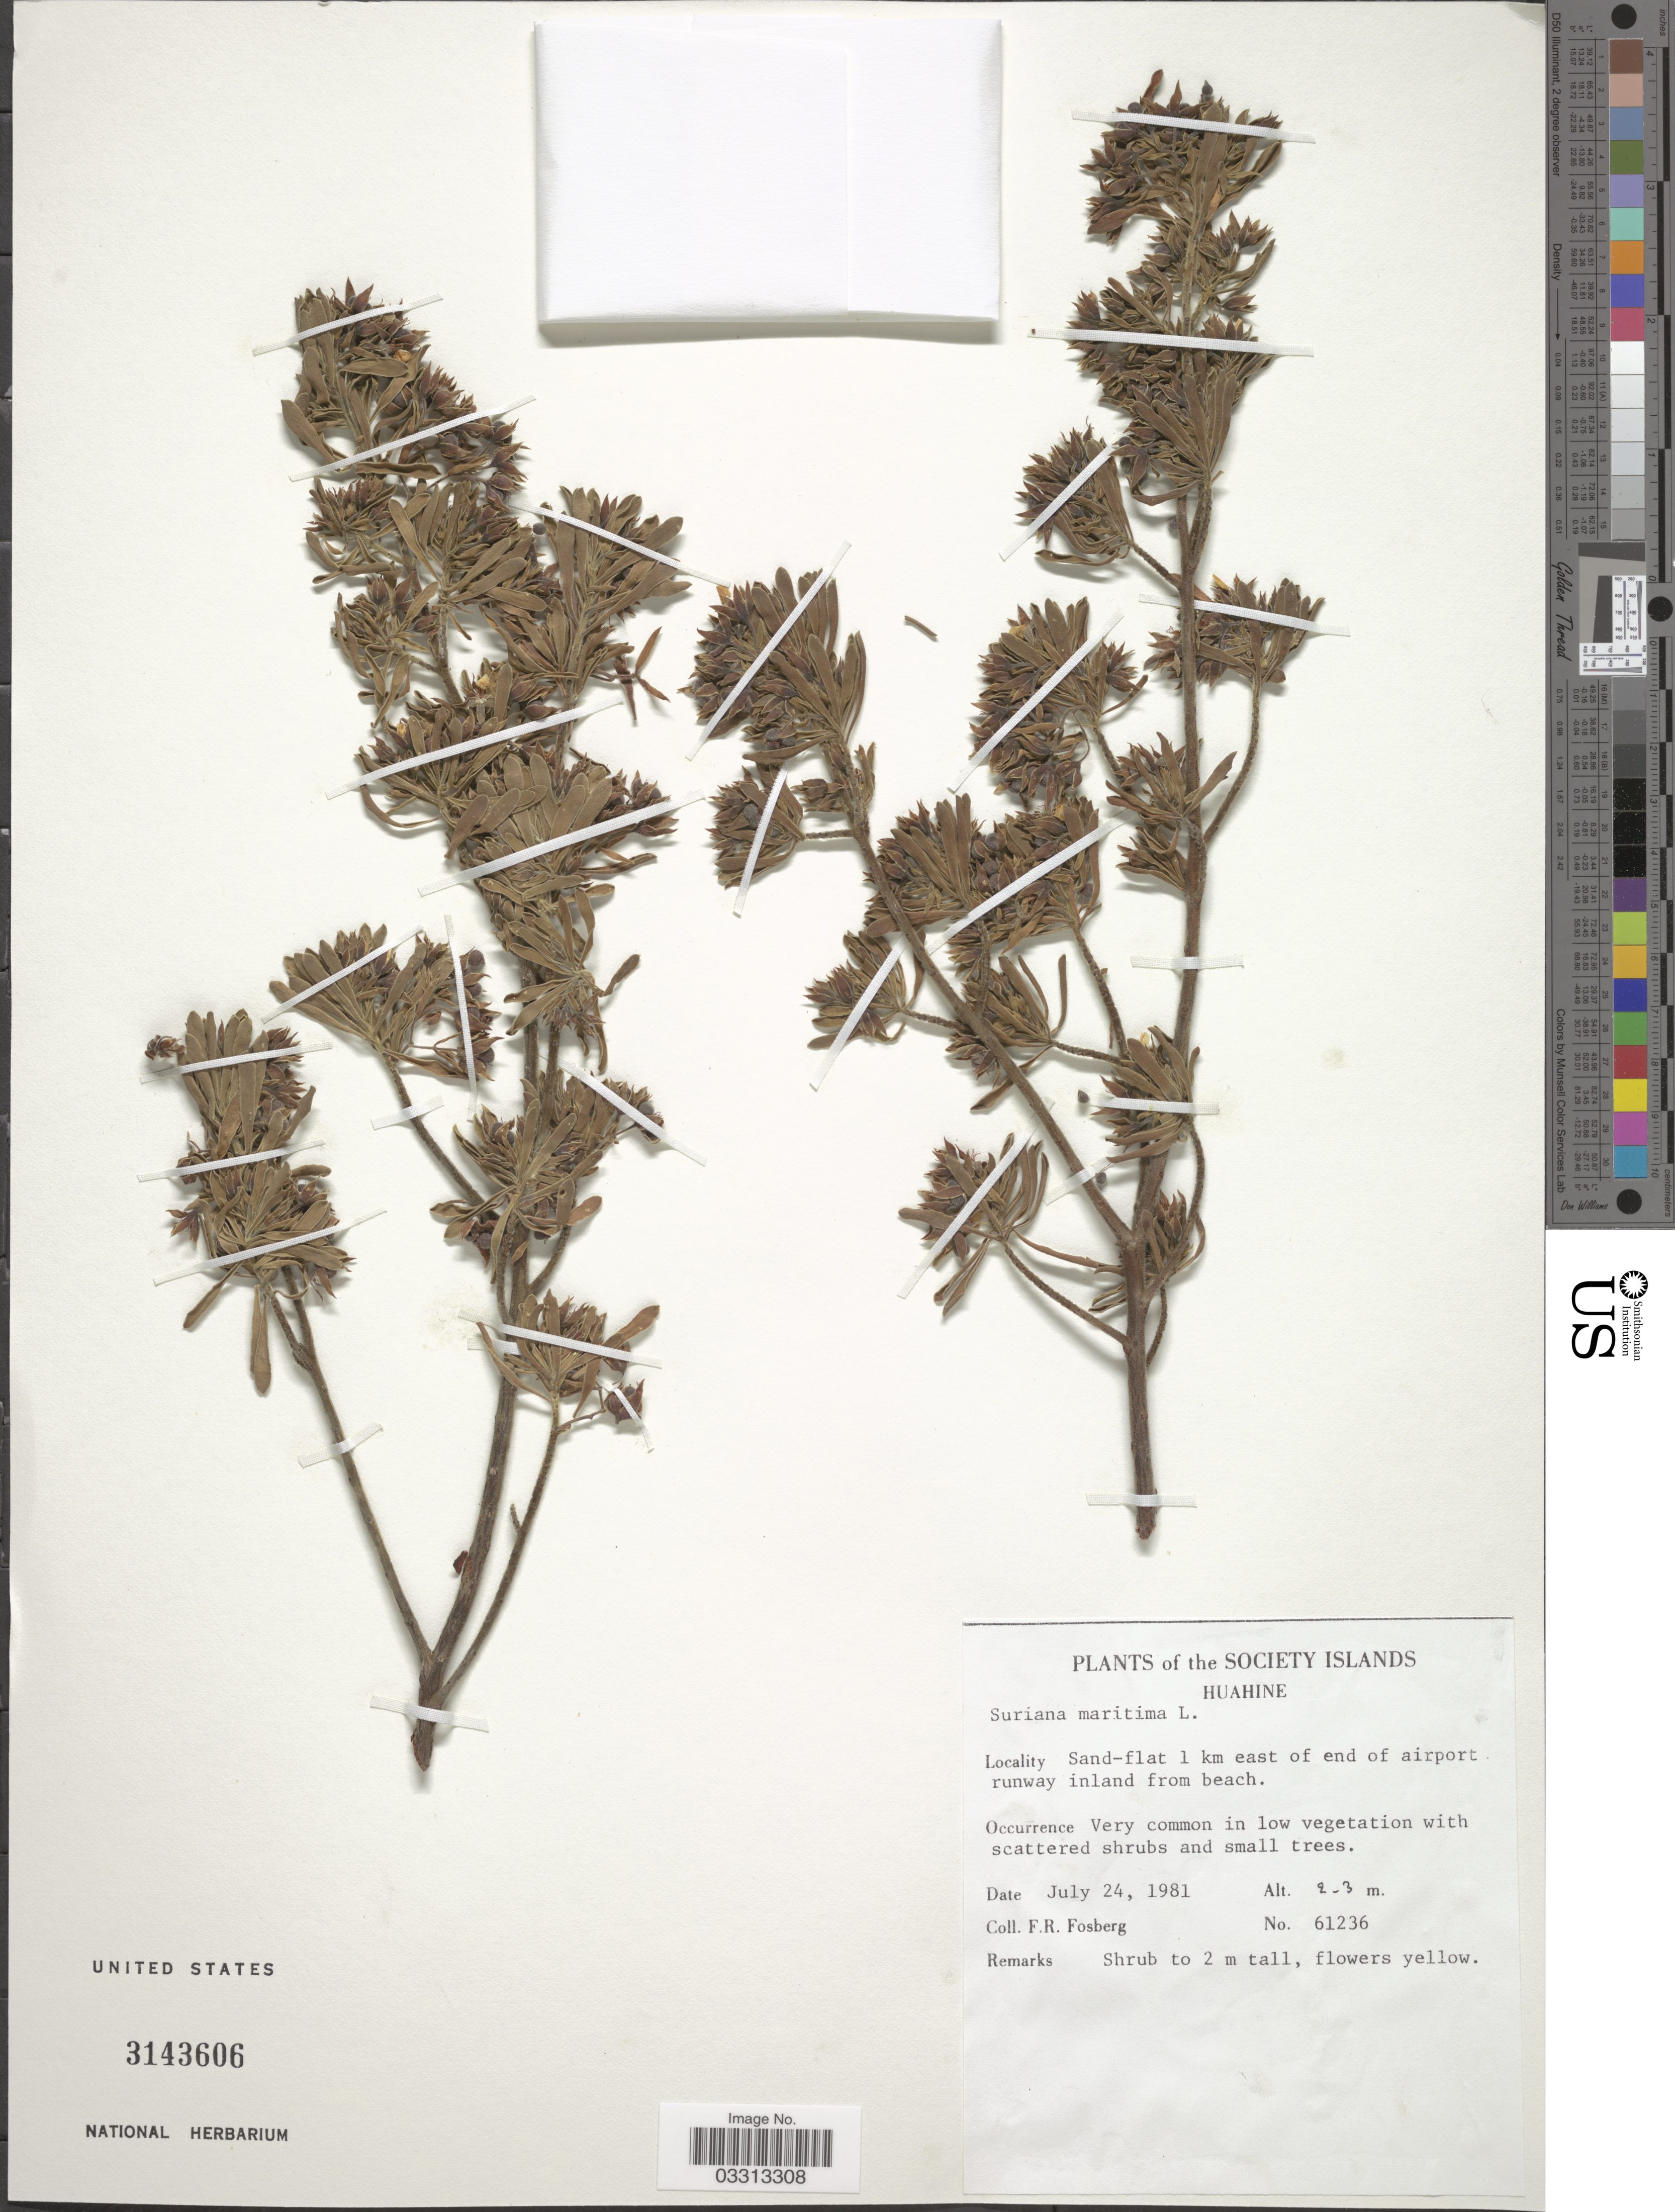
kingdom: Plantae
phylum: Tracheophyta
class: Magnoliopsida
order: Fabales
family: Surianaceae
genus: Suriana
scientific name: Suriana maritima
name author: L.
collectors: F. R. Fosberg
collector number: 61236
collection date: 1981-07-24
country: French Polynesia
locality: The Society Islands. Huahine. Sand-flat 1 km east of end of airport runway inland from beach.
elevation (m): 2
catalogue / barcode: US 3143606